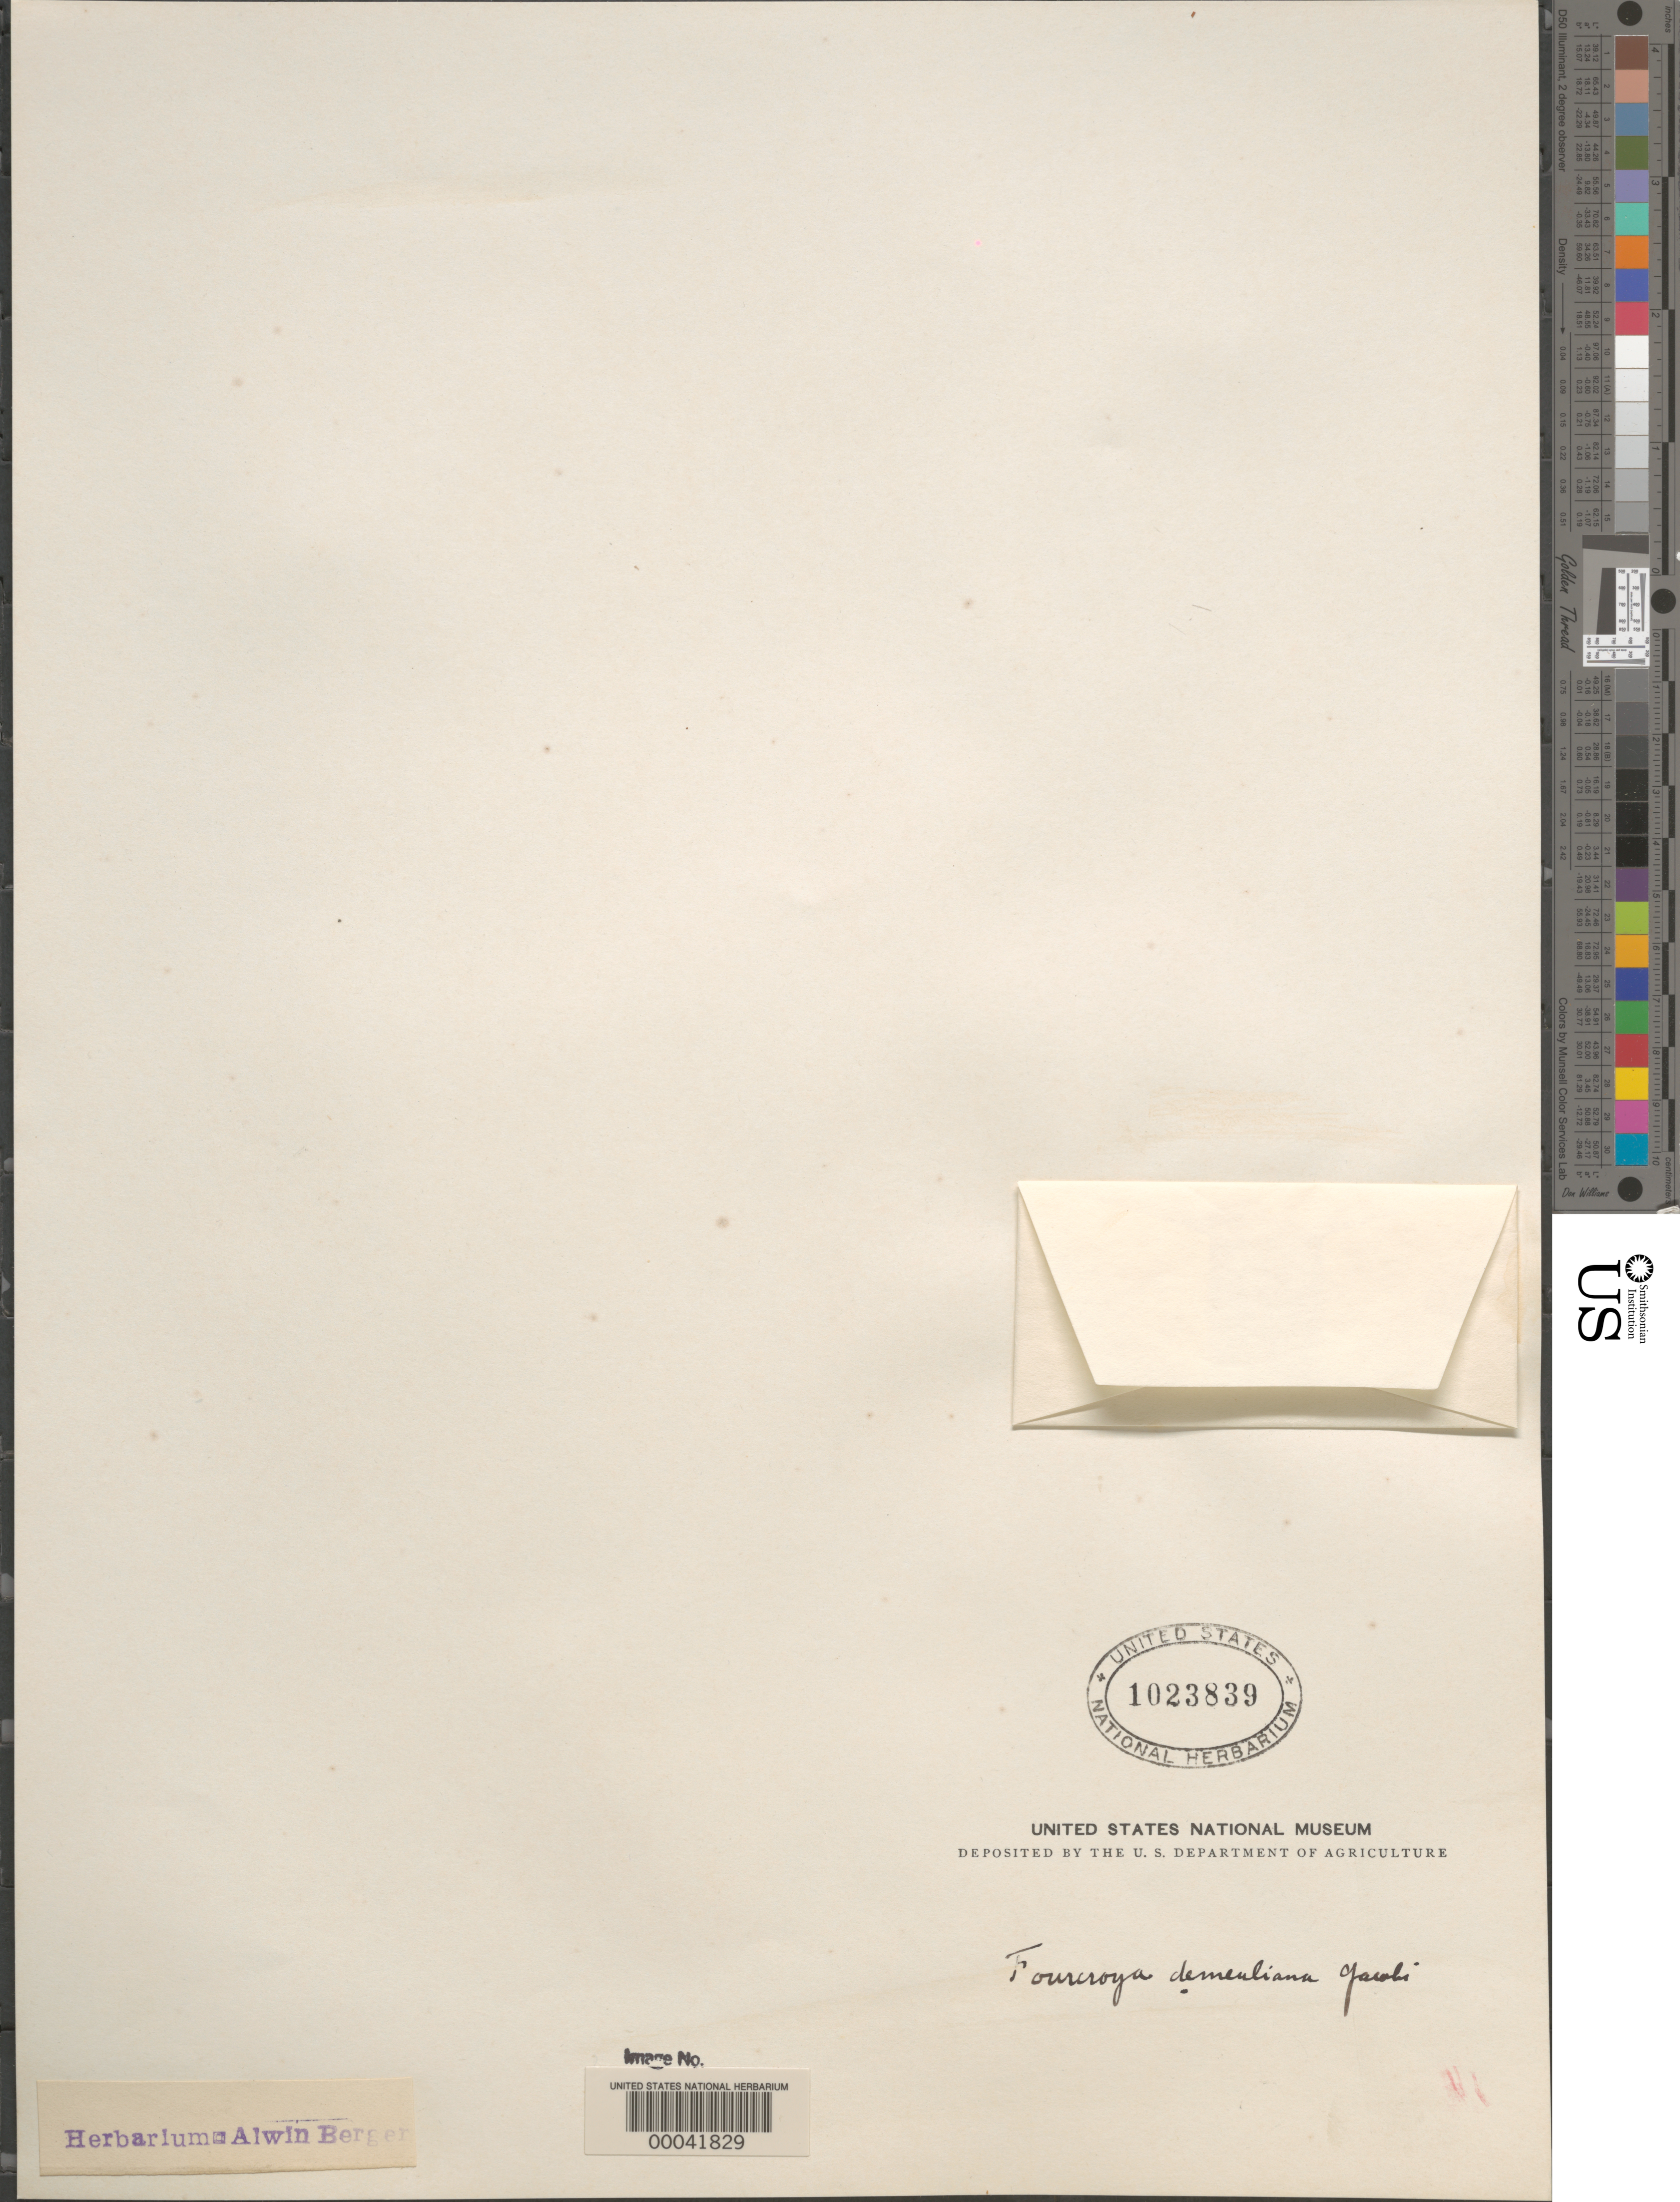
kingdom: Plantae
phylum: Tracheophyta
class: Liliopsida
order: Asparagales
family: Asparagaceae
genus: Furcraea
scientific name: Furcraea demouliana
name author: Jacobi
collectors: A. Berger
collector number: H 194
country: Mexico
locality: E of Monserrat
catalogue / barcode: US 1023839